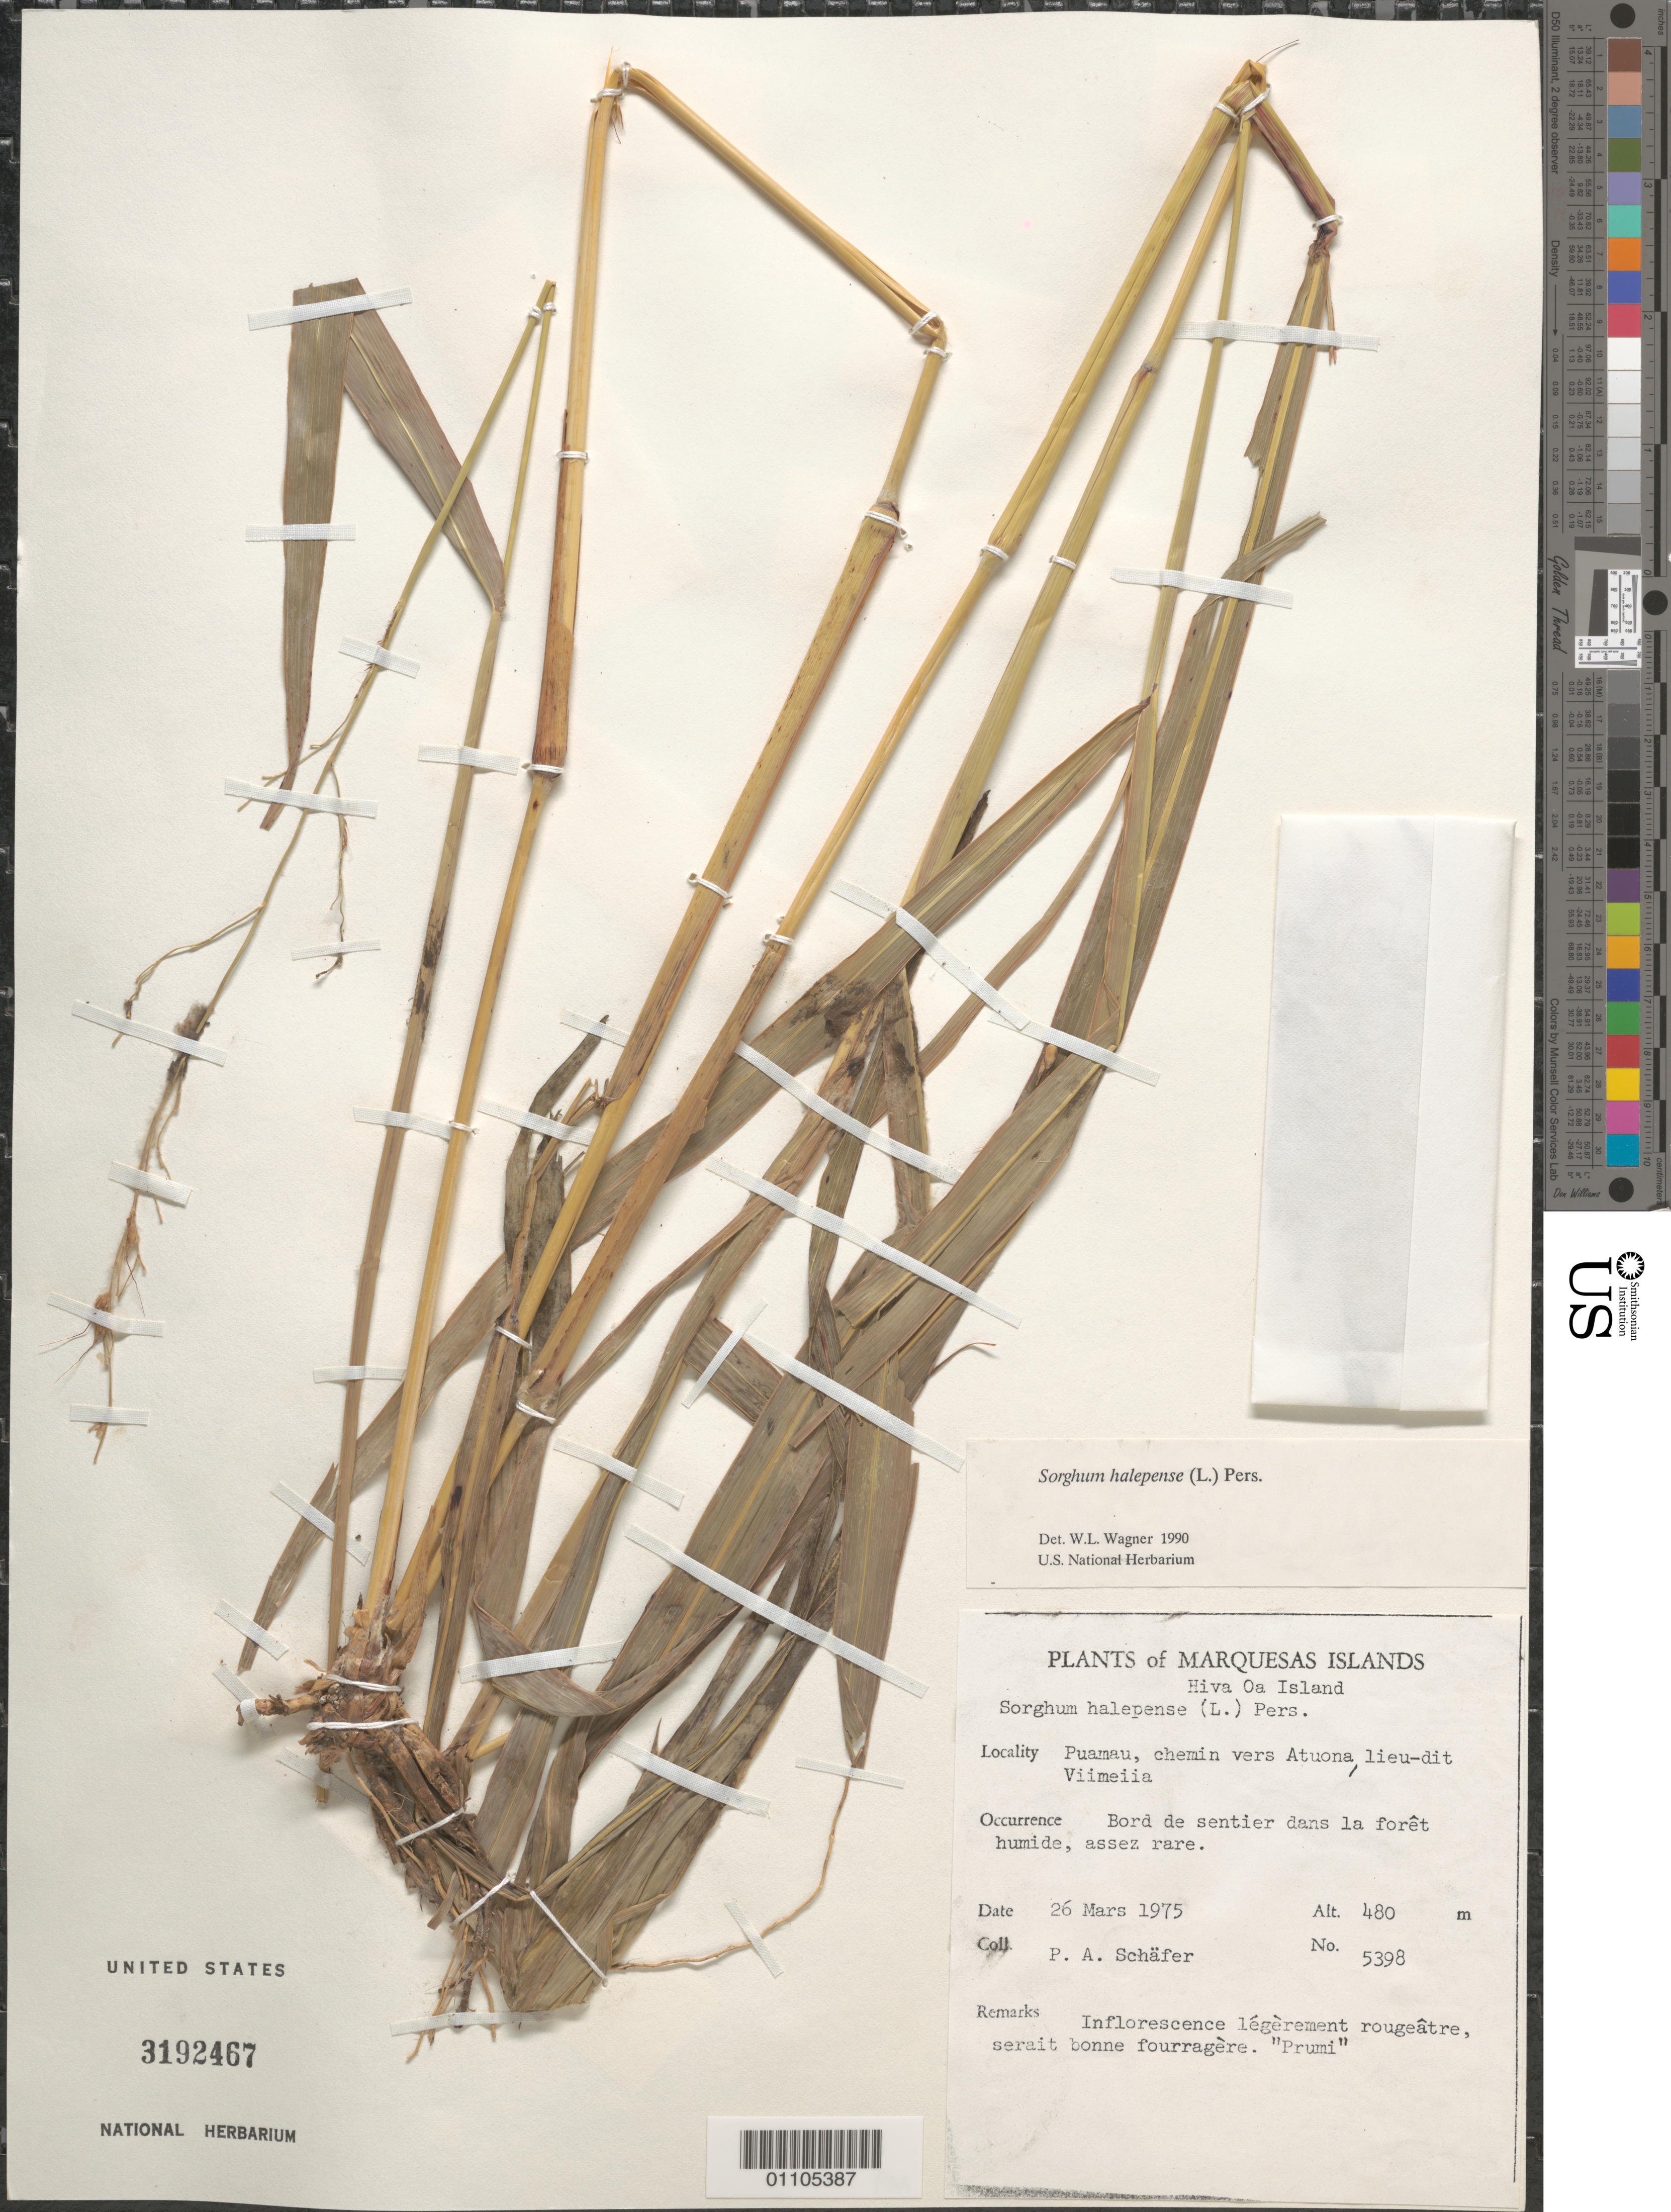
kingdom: Plantae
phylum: Tracheophyta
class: Liliopsida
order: Poales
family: Poaceae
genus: Sorghum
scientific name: Sorghum halepense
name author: (L.) Pers.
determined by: Peterson, P. M.; Judziewicz, E. J.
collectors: P. A. Schäfer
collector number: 5398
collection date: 1975-03-26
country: French Polynesia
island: Hiva Oa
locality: Puamau, chemin vers Atuona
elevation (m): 480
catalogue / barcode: US 3192467